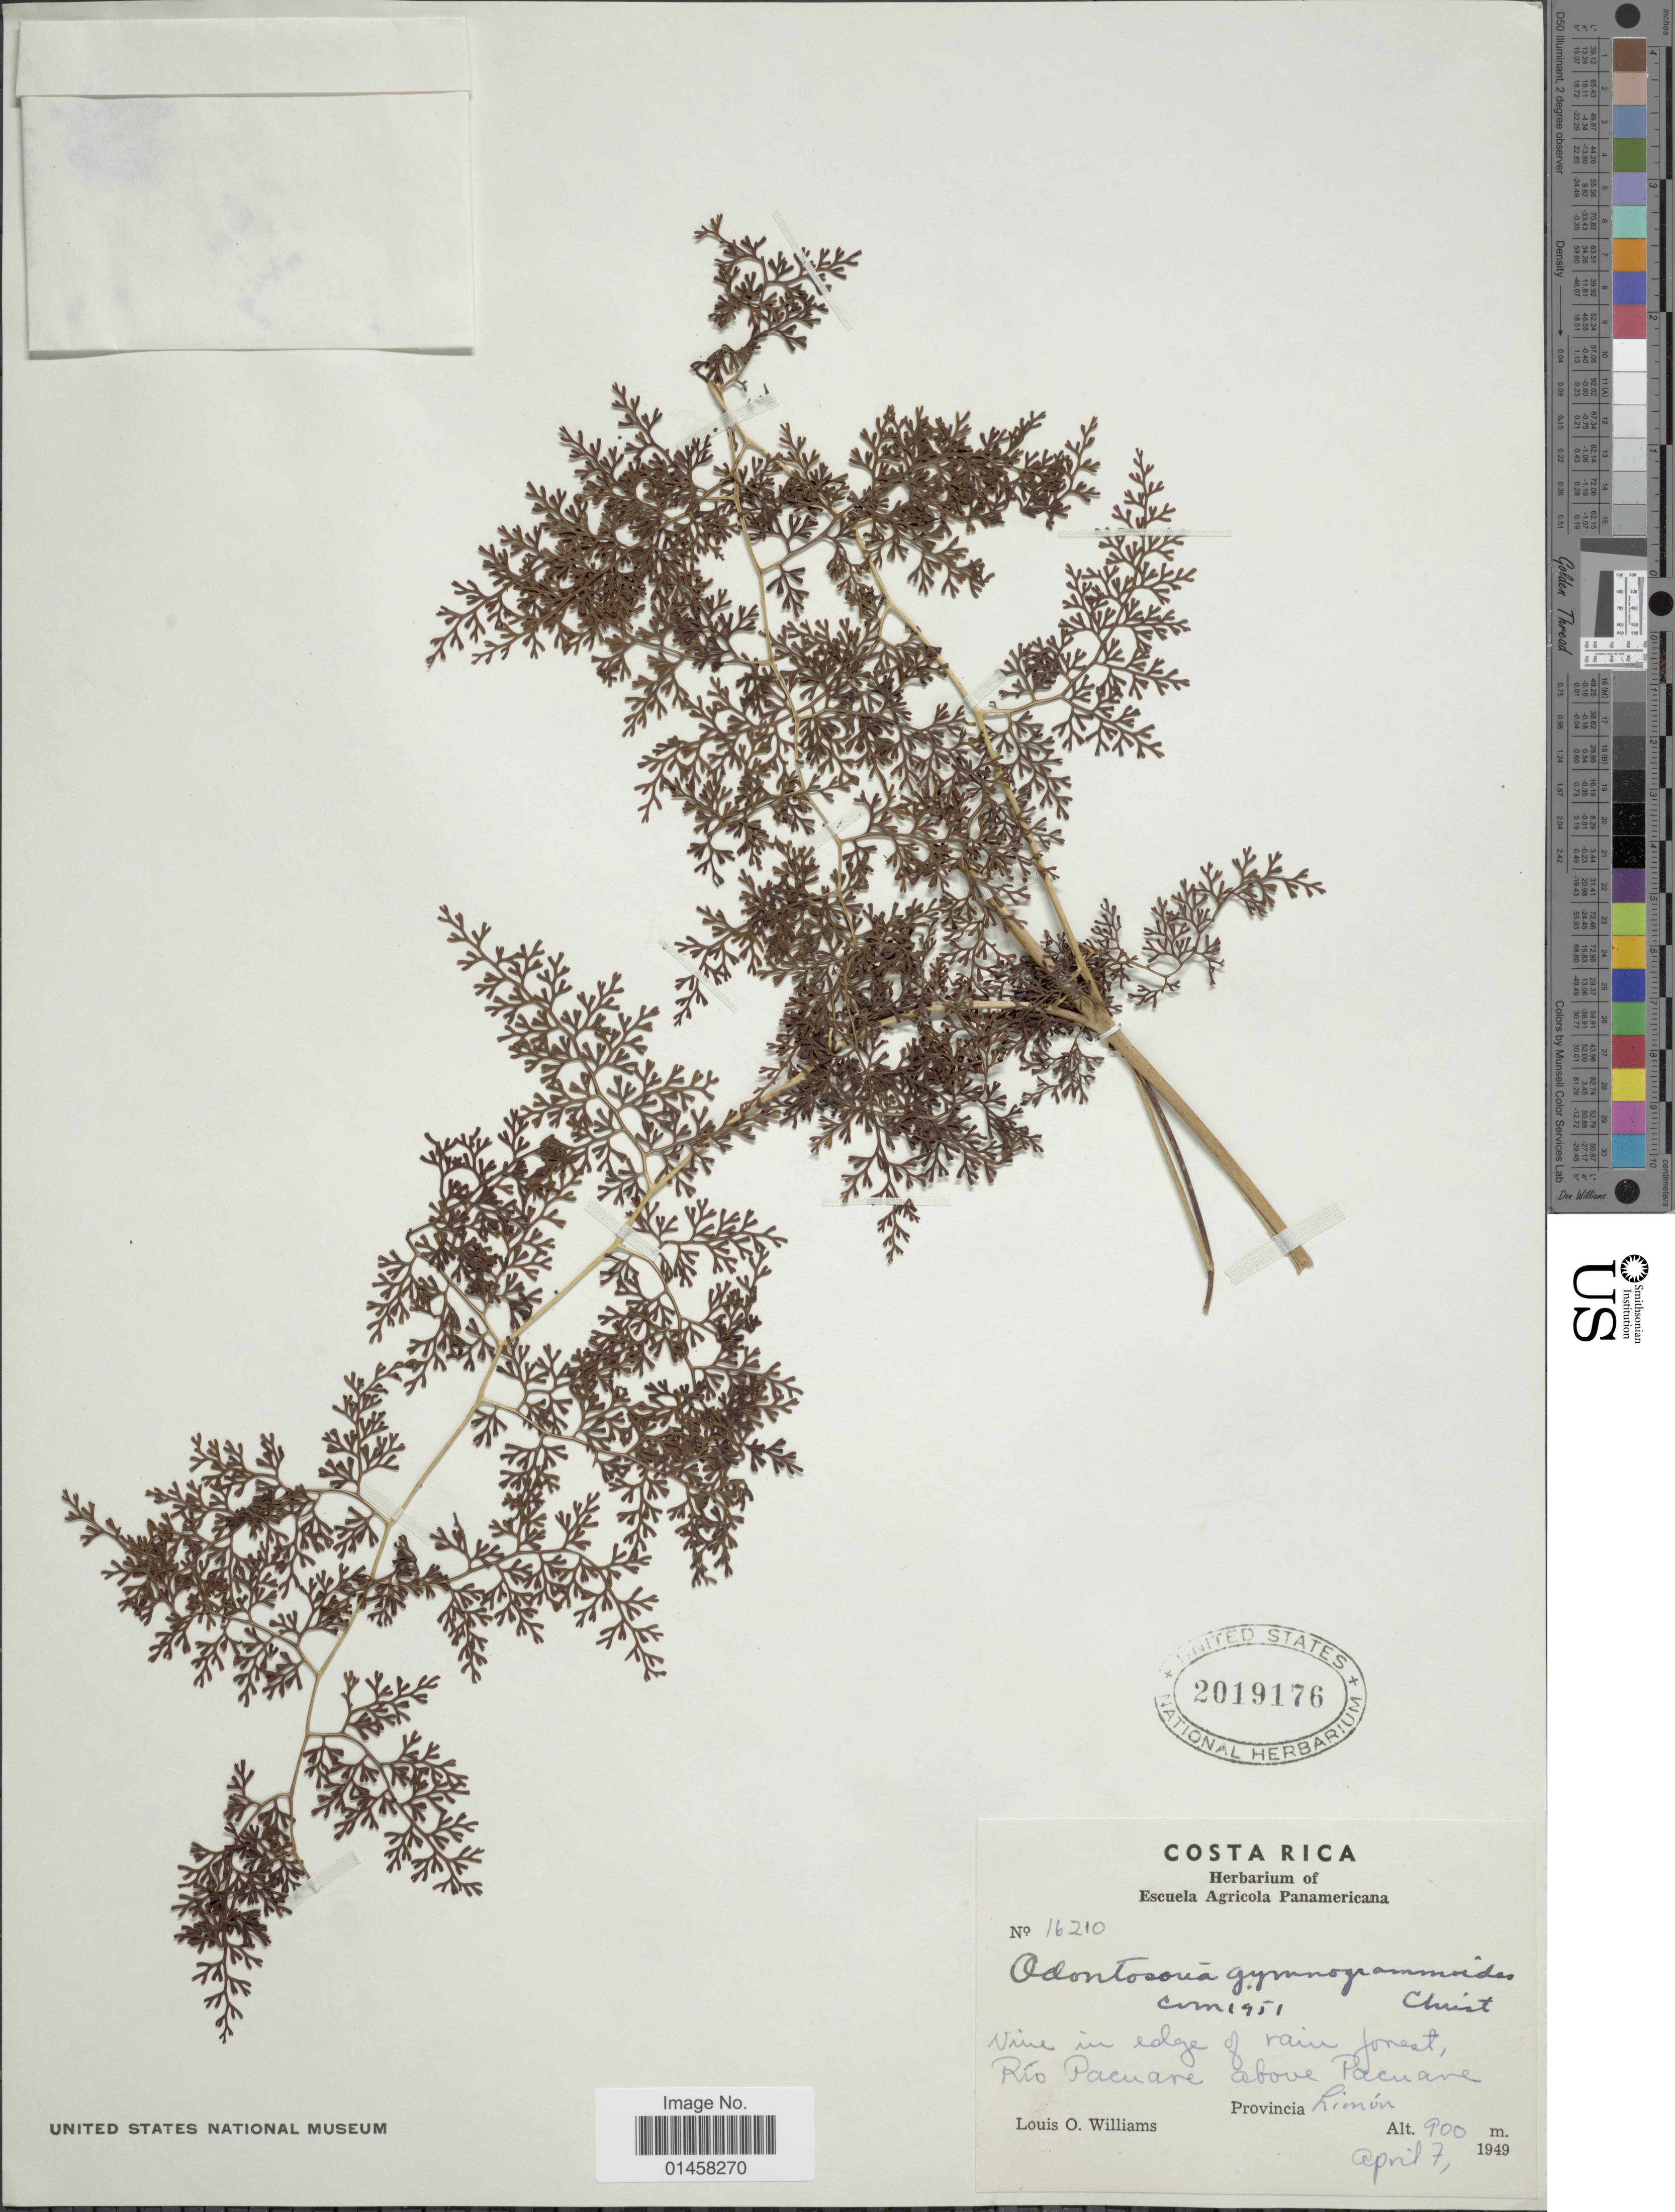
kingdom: Plantae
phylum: Tracheophyta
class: Polypodiopsida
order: Polypodiales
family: Lindsaeaceae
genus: Odontosoria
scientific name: Odontosoria gymnogrammoides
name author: Christ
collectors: L. O. Williams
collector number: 16210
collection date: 1949-04-07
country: Costa Rica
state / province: Limón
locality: Vine in edge of rain forest, Río Pacuare above Pacuare. Provincia Limón.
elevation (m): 900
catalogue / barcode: US 2019176